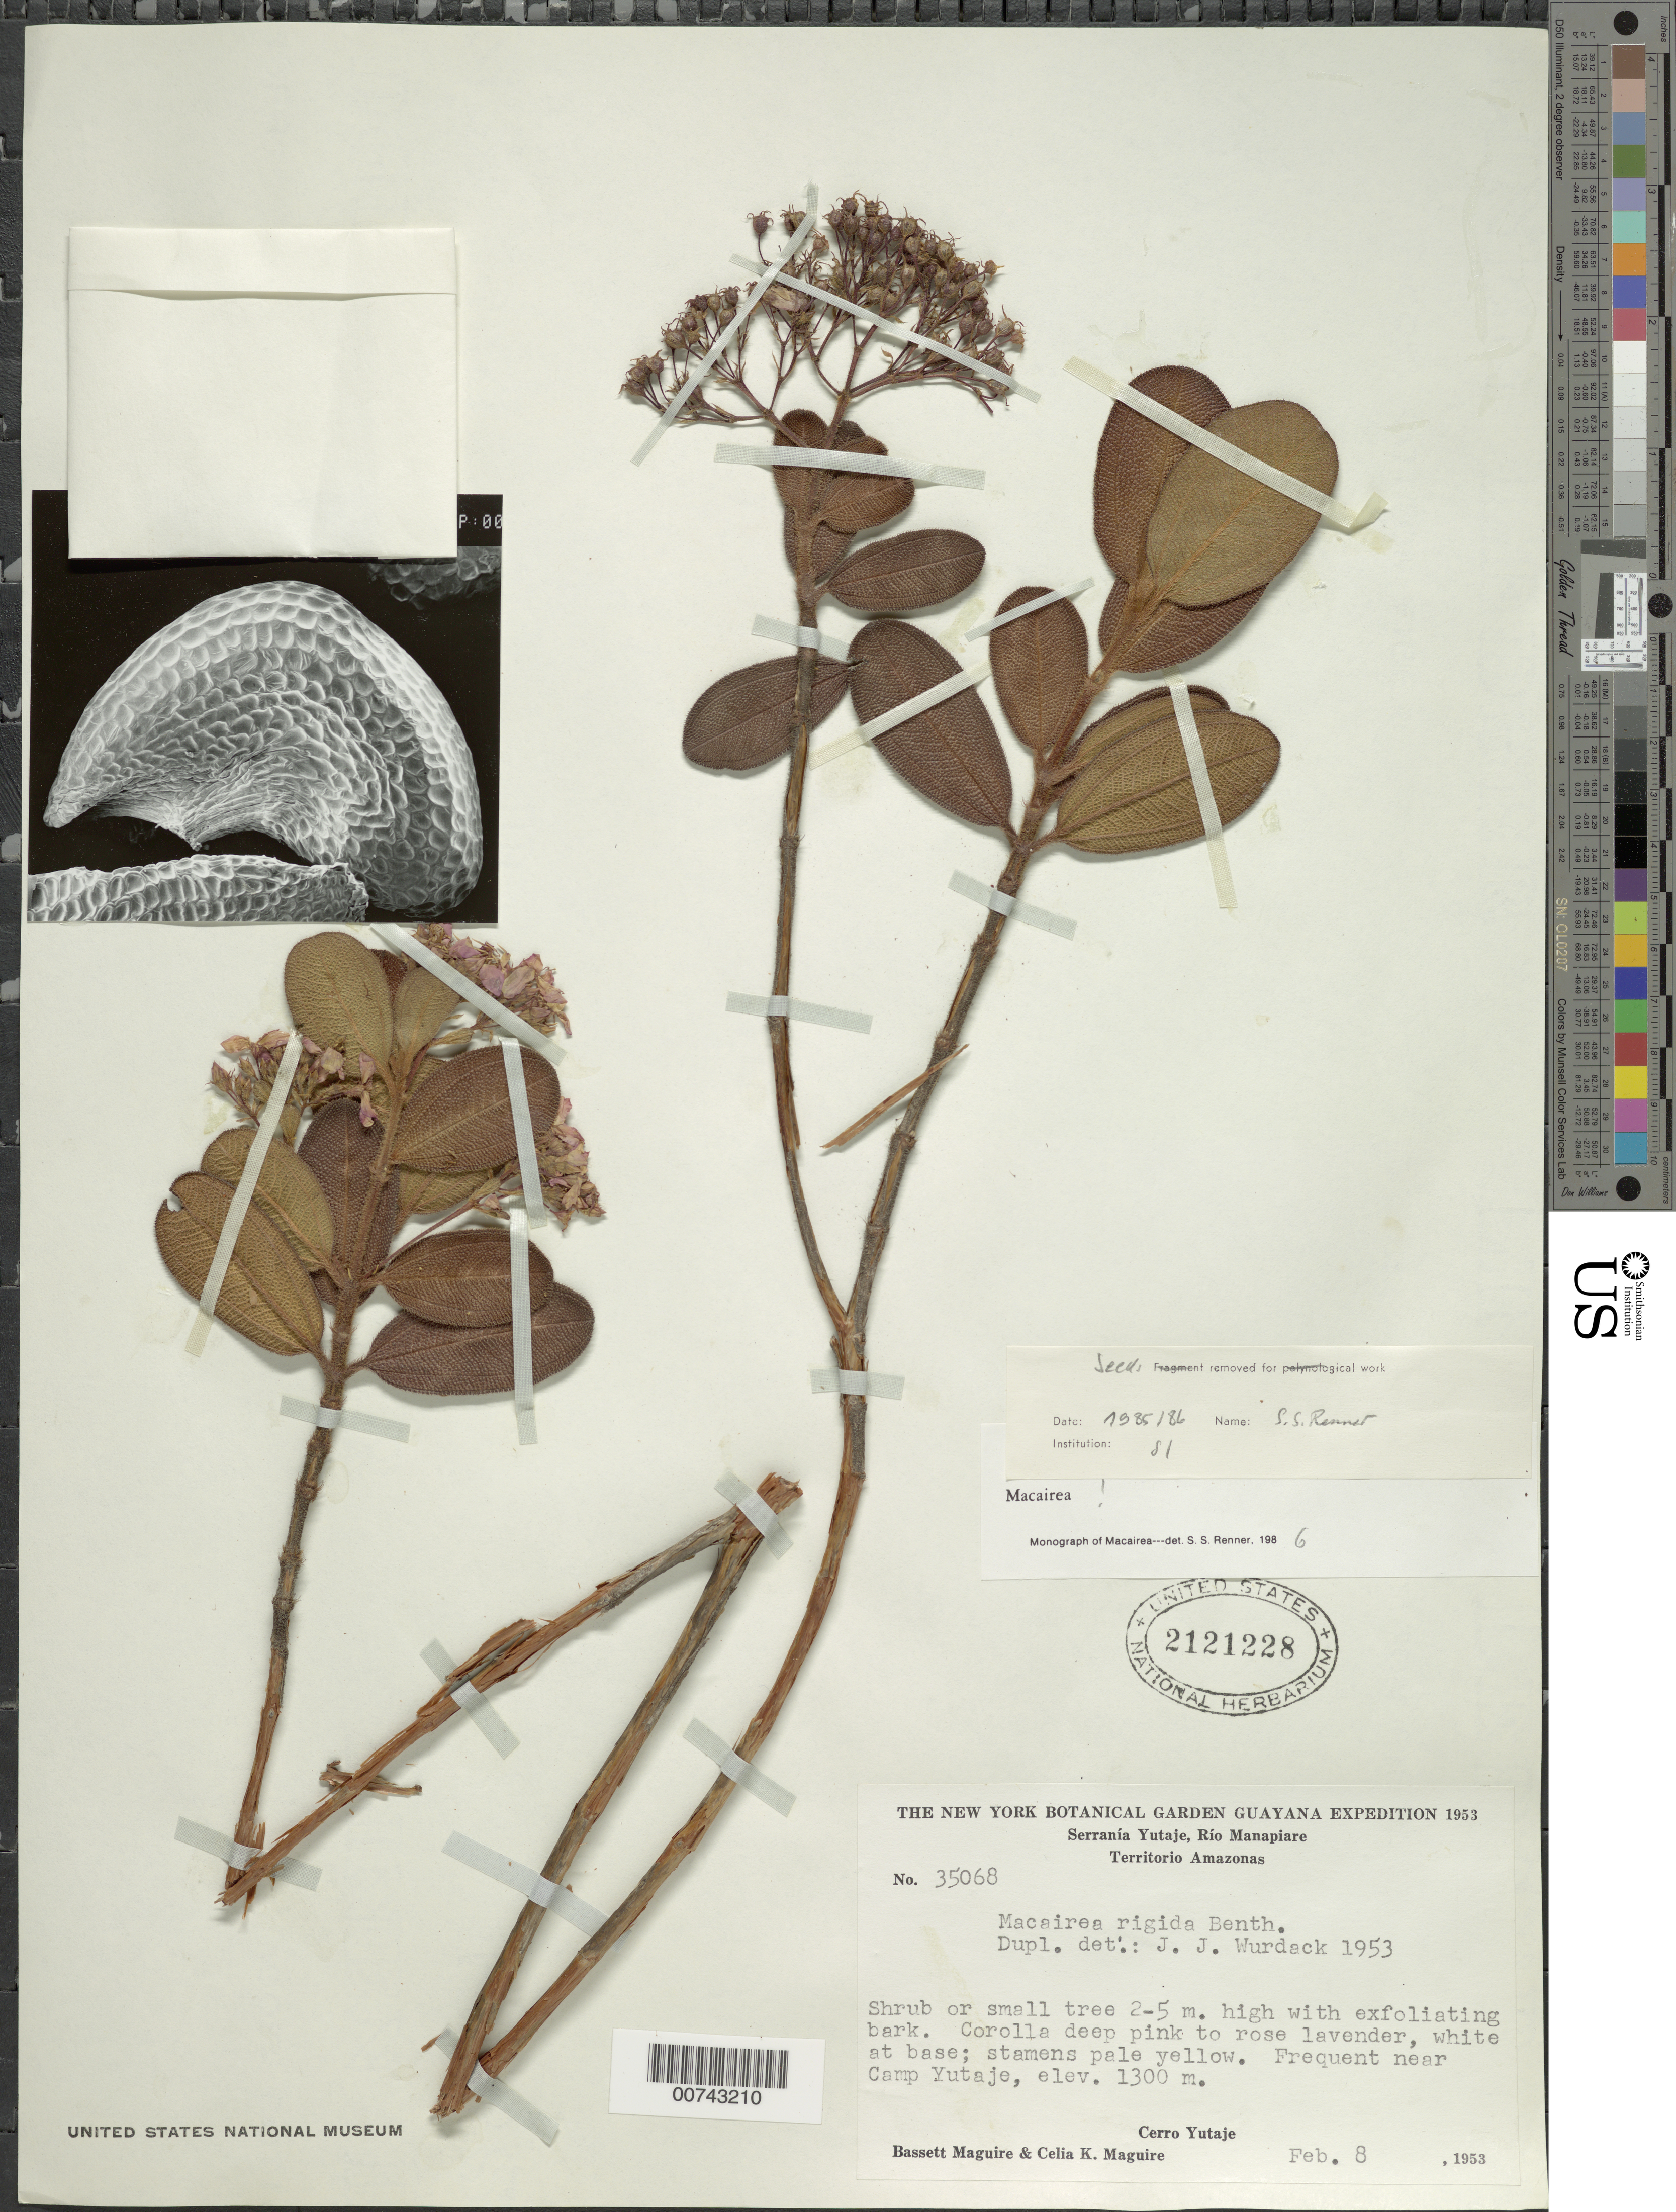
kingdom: Plantae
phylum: Tracheophyta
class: Magnoliopsida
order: Myrtales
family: Melastomataceae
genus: Macairea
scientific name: Macairea rigida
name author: Benth.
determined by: Wurdack, John J., (US), US (UNITED STATES)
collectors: B. Maguire & C. K. Maguire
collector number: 35068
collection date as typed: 8-Feb-53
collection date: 1953-02-08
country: Venezuela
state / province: Amazonas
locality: Serranía Yutajé, Río Manapiare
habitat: Near Camp Yutaje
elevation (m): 1300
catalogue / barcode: US 2121228